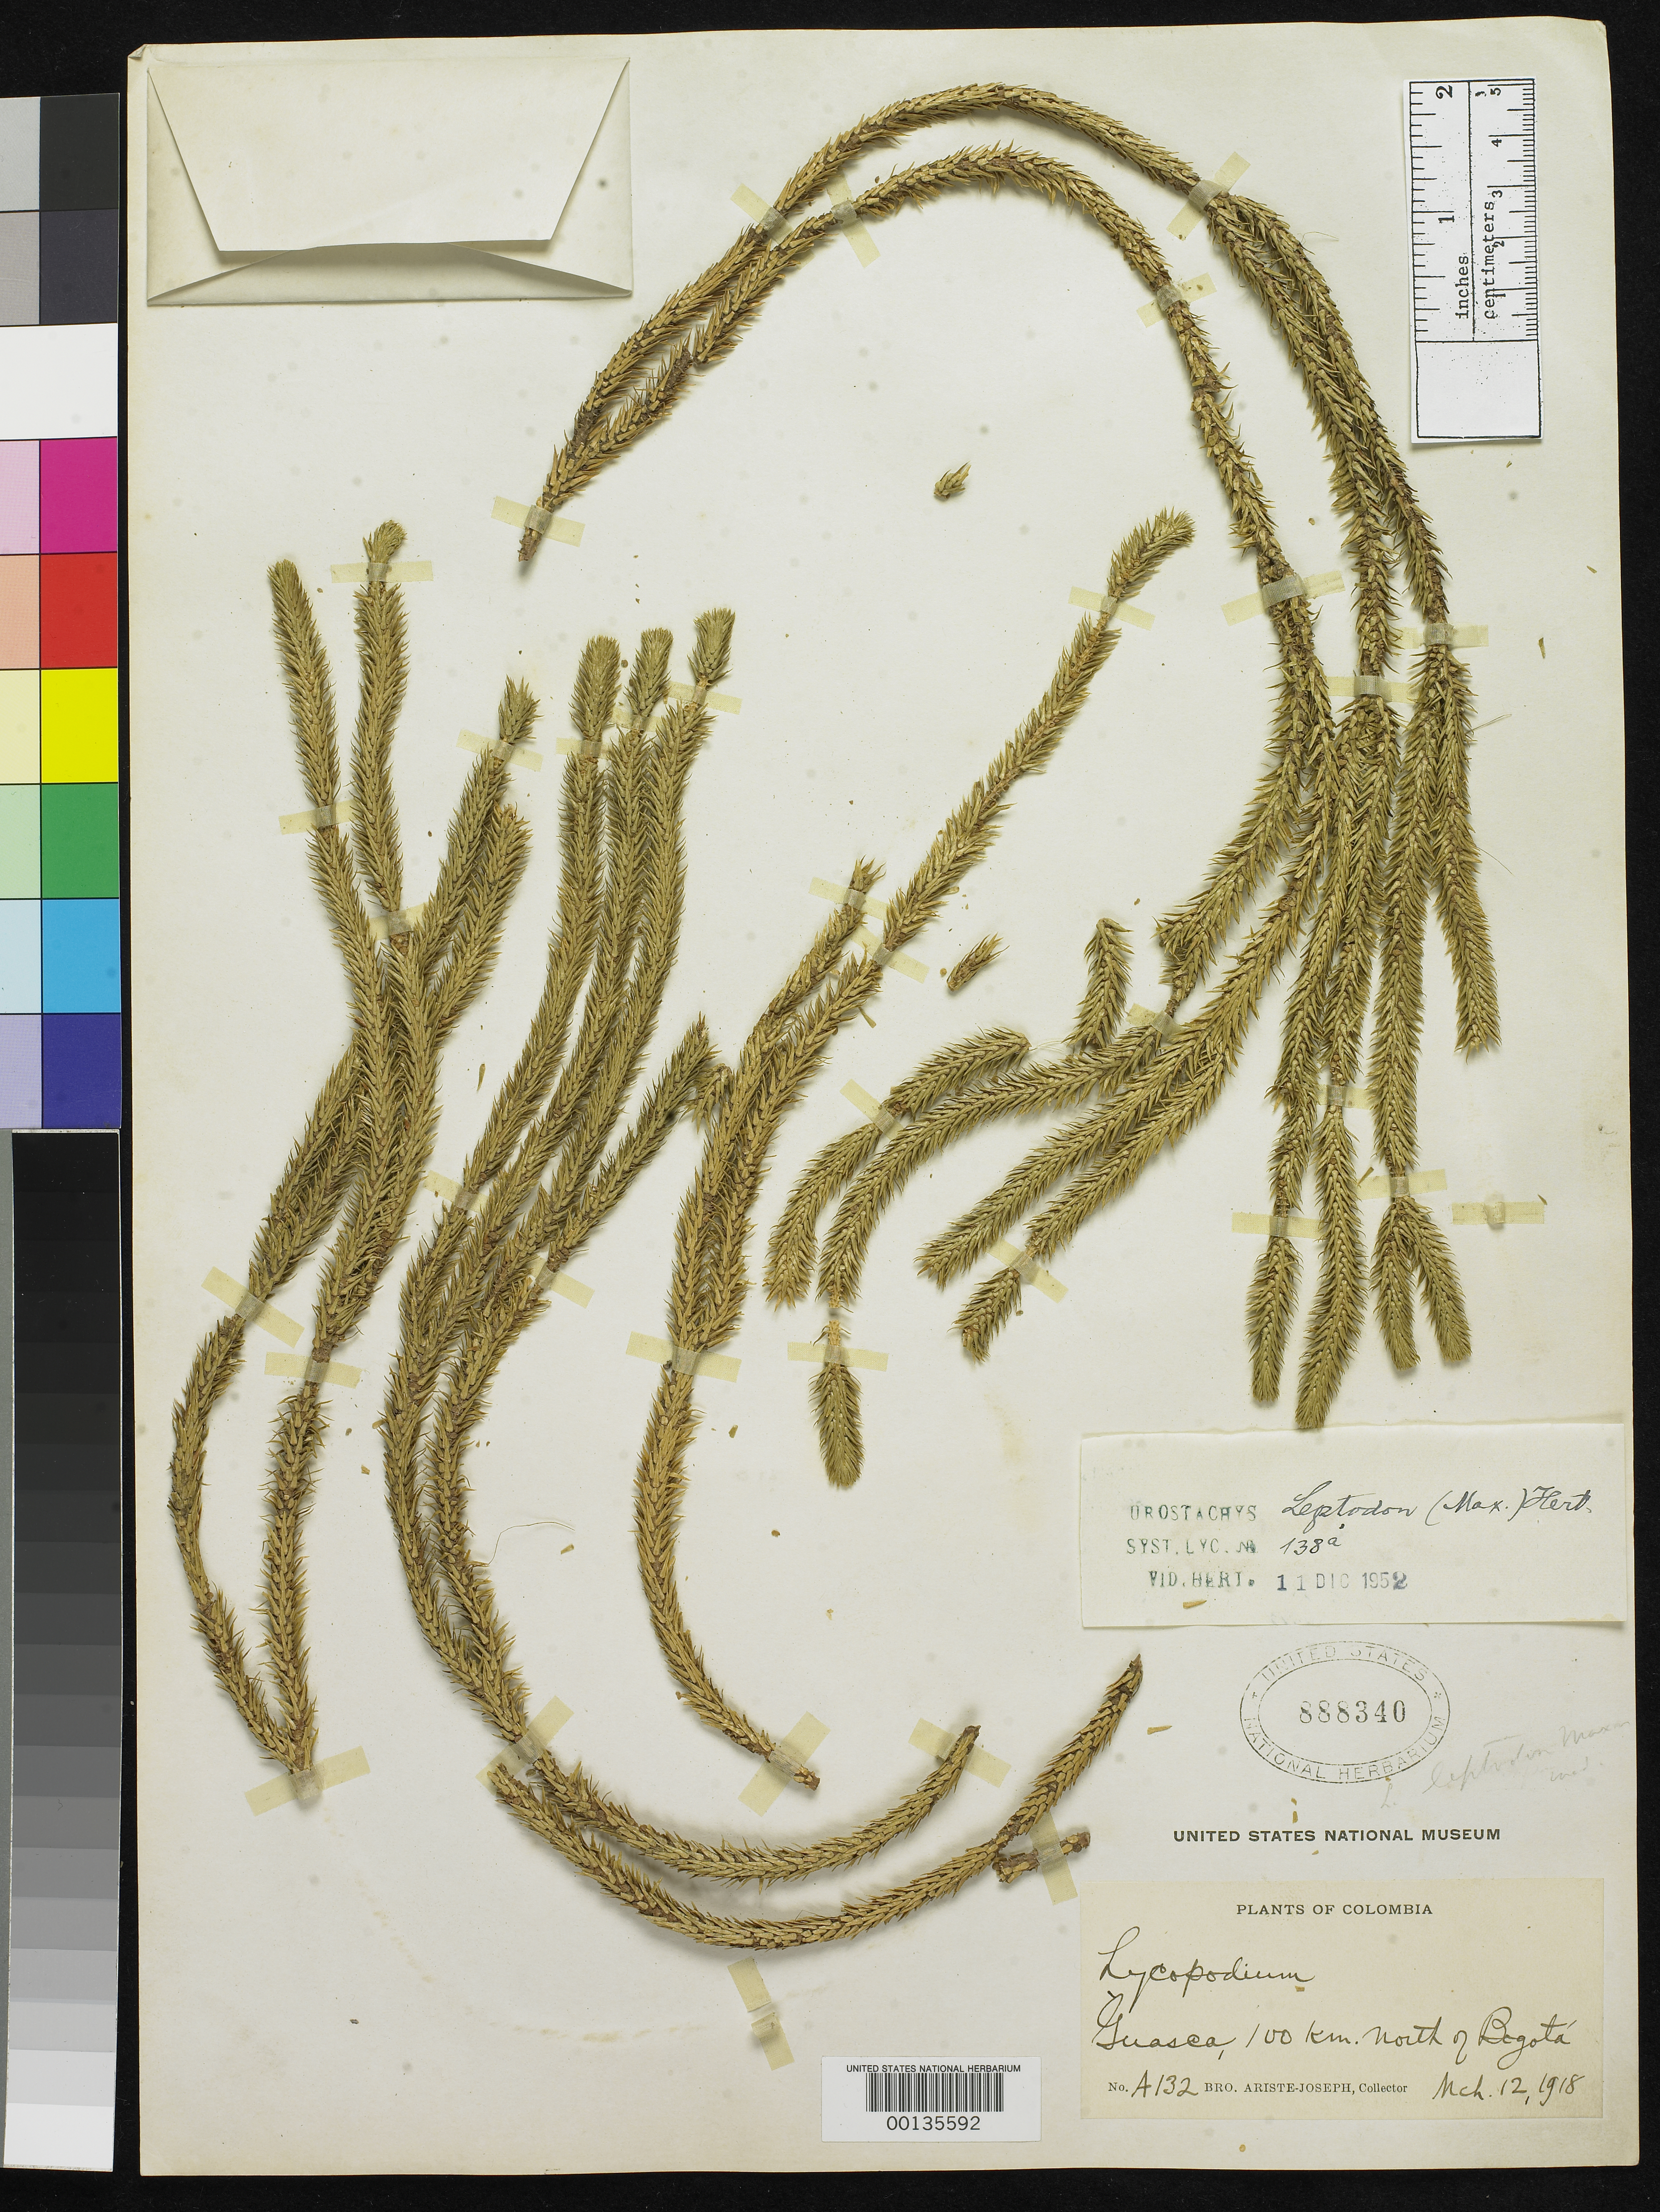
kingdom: Plantae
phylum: Tracheophyta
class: Lycopodiopsida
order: Lycopodiales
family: Lycopodiaceae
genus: Urostachys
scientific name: Urostachys leptodon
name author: Herter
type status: Holotype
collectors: Bro. Ariste-Joseph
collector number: A-132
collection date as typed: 12 Mar 1918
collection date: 1918-03-12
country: Colombia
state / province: Cundinamarca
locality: Guasca.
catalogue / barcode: US 888340